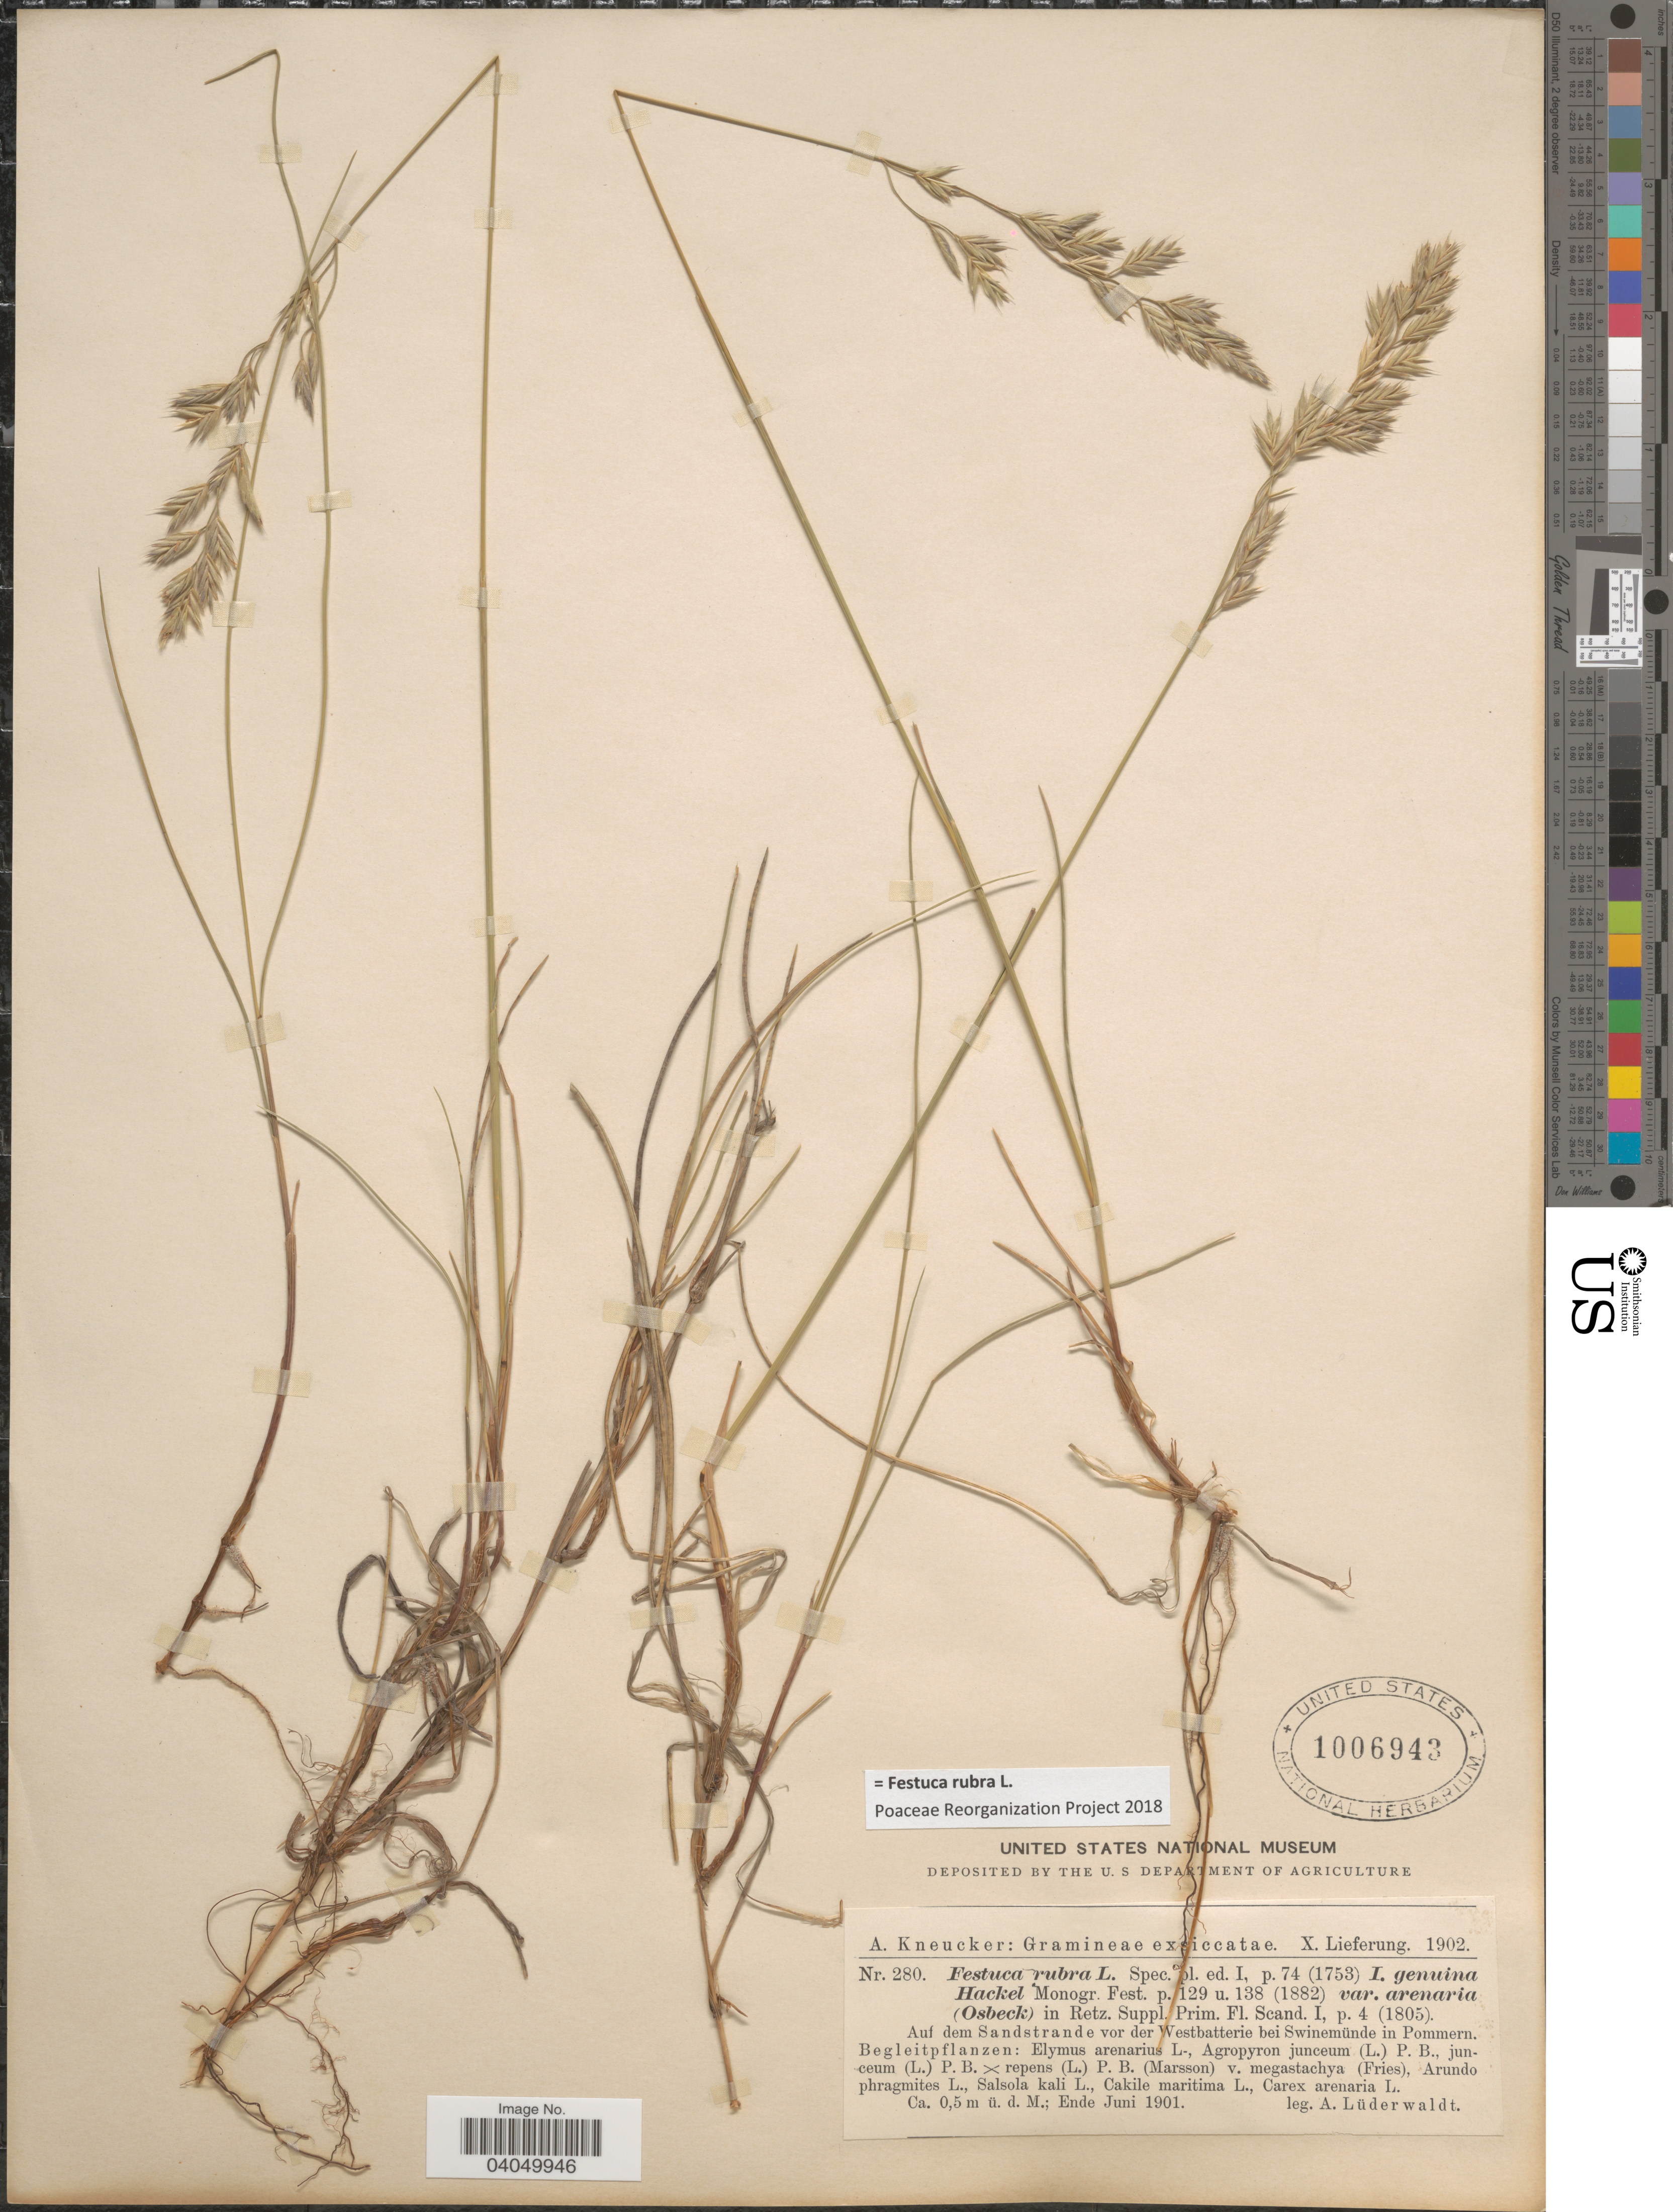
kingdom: Plantae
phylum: Tracheophyta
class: Liliopsida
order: Poales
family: Poaceae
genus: Festuca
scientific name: Festuca rubra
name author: L.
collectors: A. Lüderwaldt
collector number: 280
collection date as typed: ende Juni 1901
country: Poland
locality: Auf dem Sandstrande vor der Westbatterie bei Swinemünde in Pommern.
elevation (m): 0.5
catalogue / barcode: US 1006943